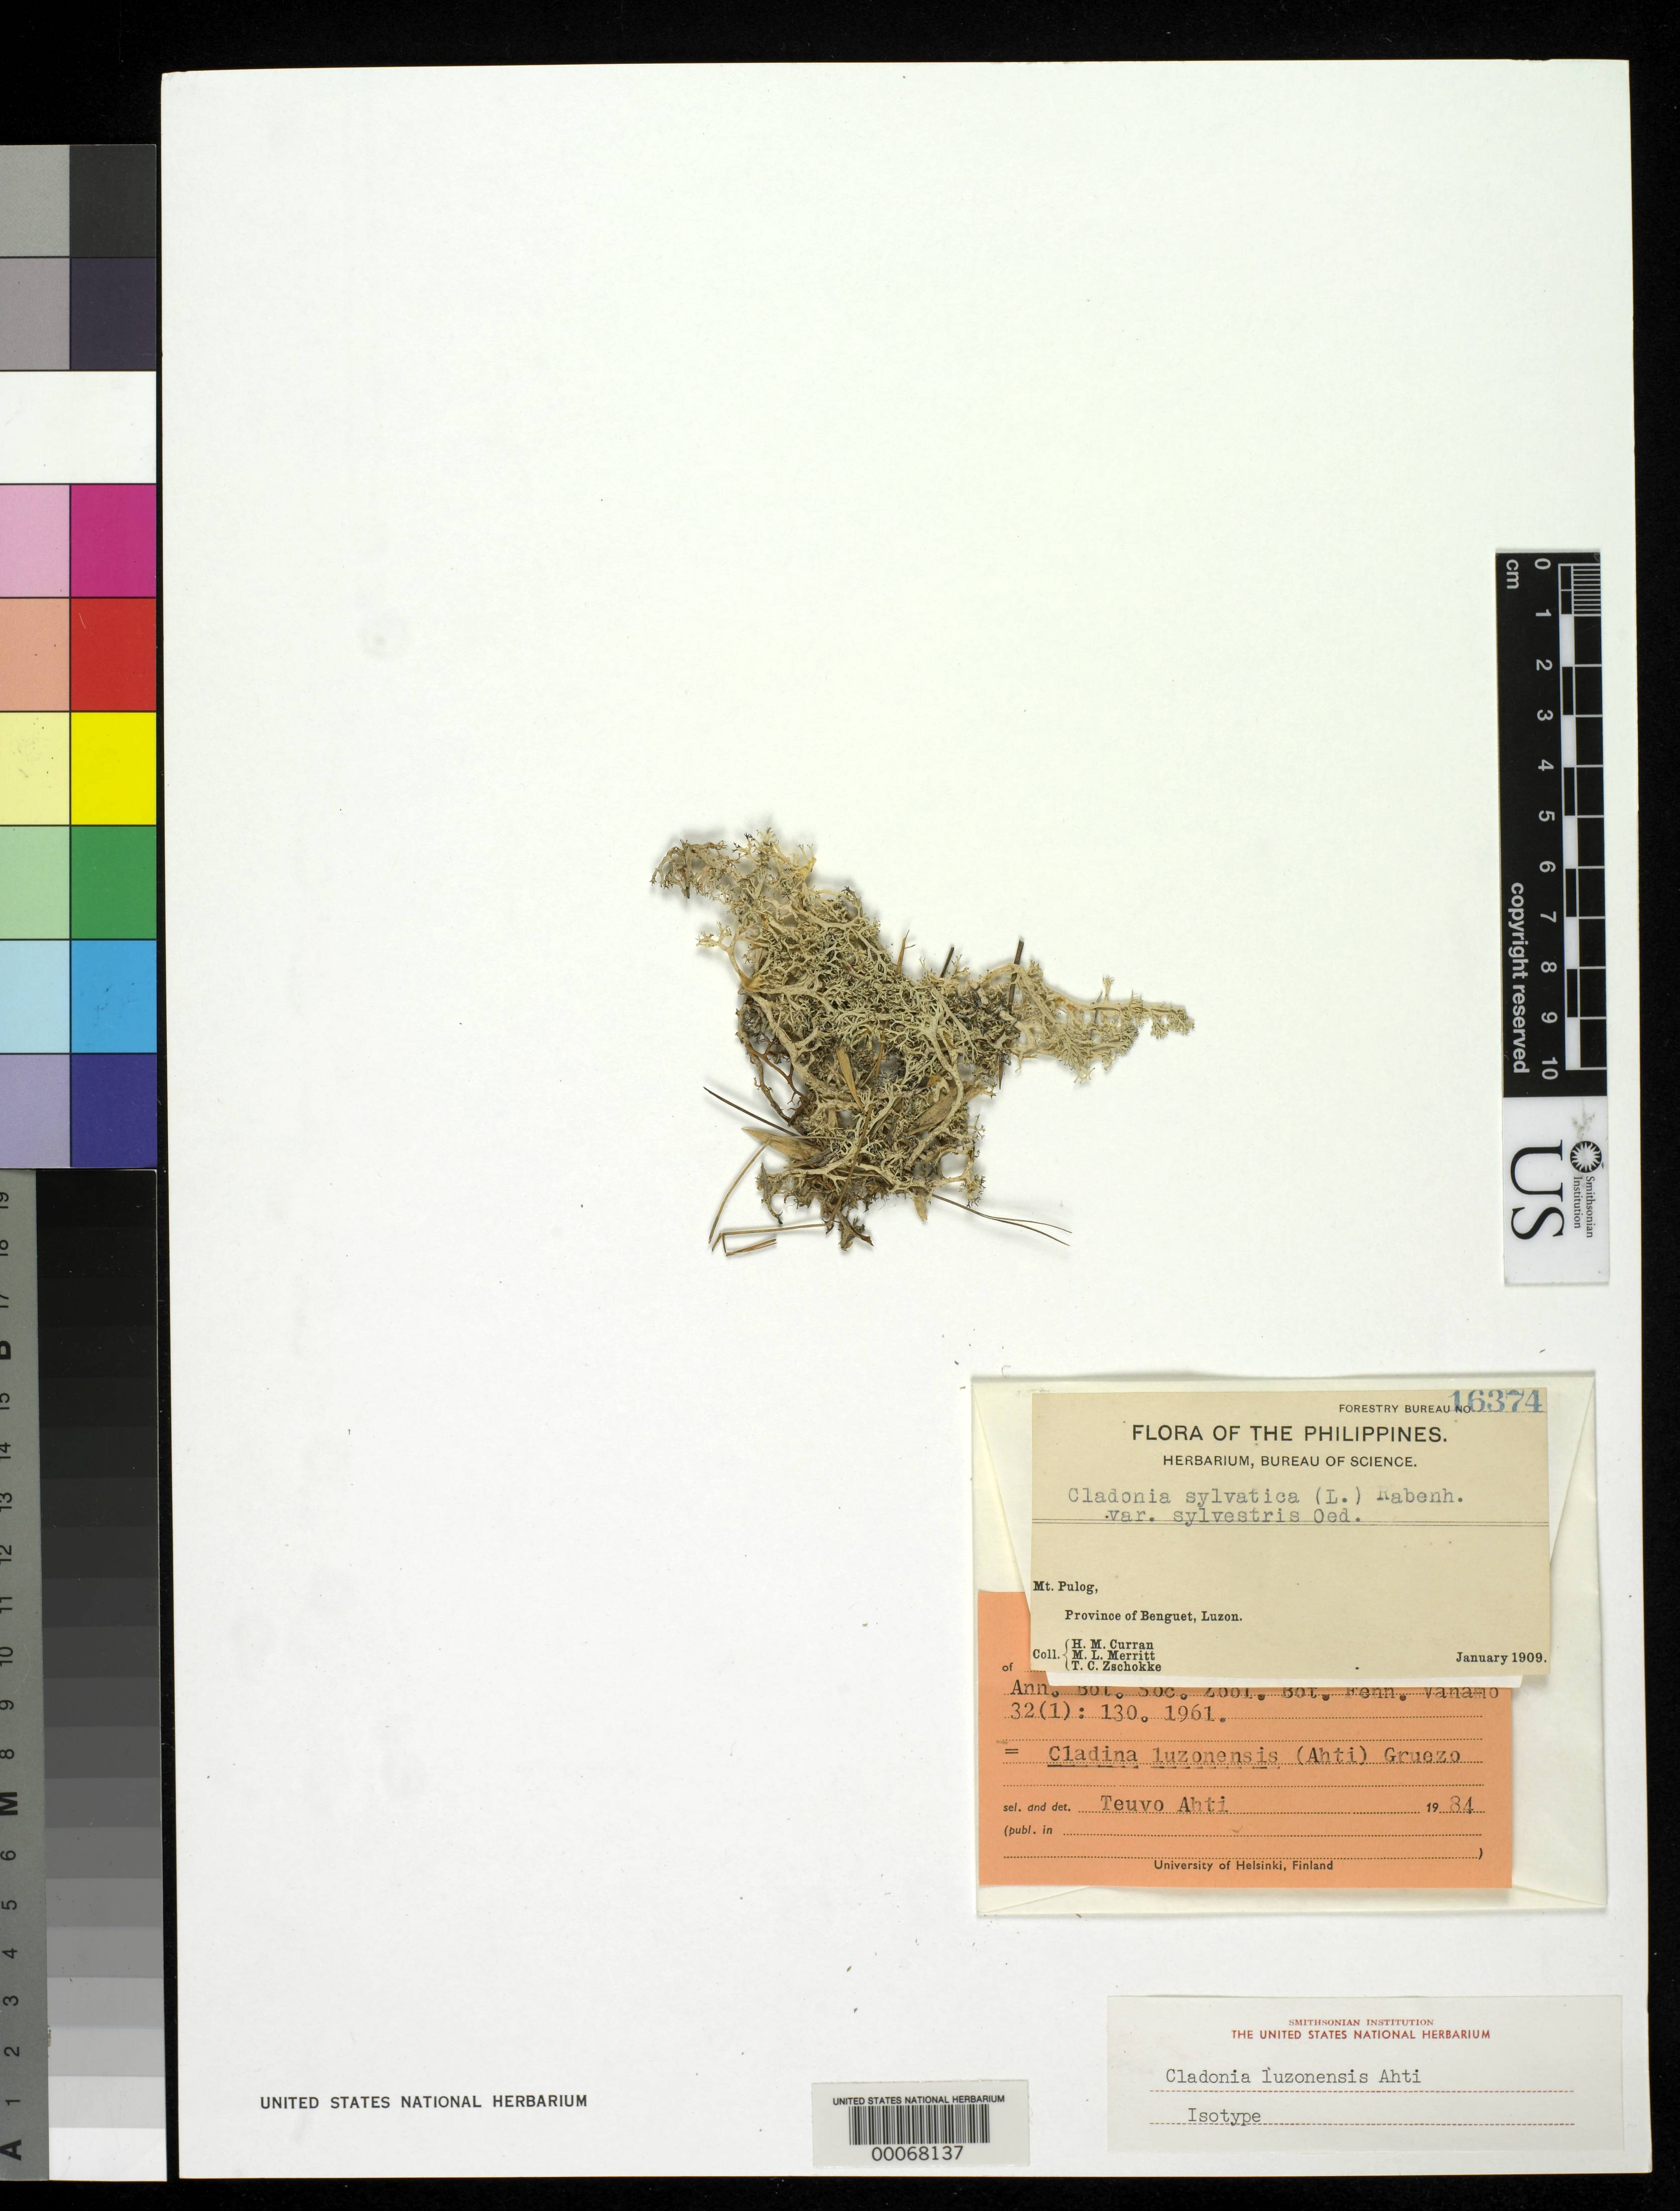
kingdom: Fungi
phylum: Ascomycota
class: Lecanoromycetes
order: Lecanorales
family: Cladoniaceae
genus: Cladonia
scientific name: Cladonia luzonensis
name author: Ahti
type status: Isotype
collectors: H. M. Curran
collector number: For. Bur. 16374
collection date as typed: Jan 1909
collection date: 1909-01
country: Philippines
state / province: Cordillera (Administrative Region)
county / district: Benguet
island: Luzon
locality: Mt. Pulog.